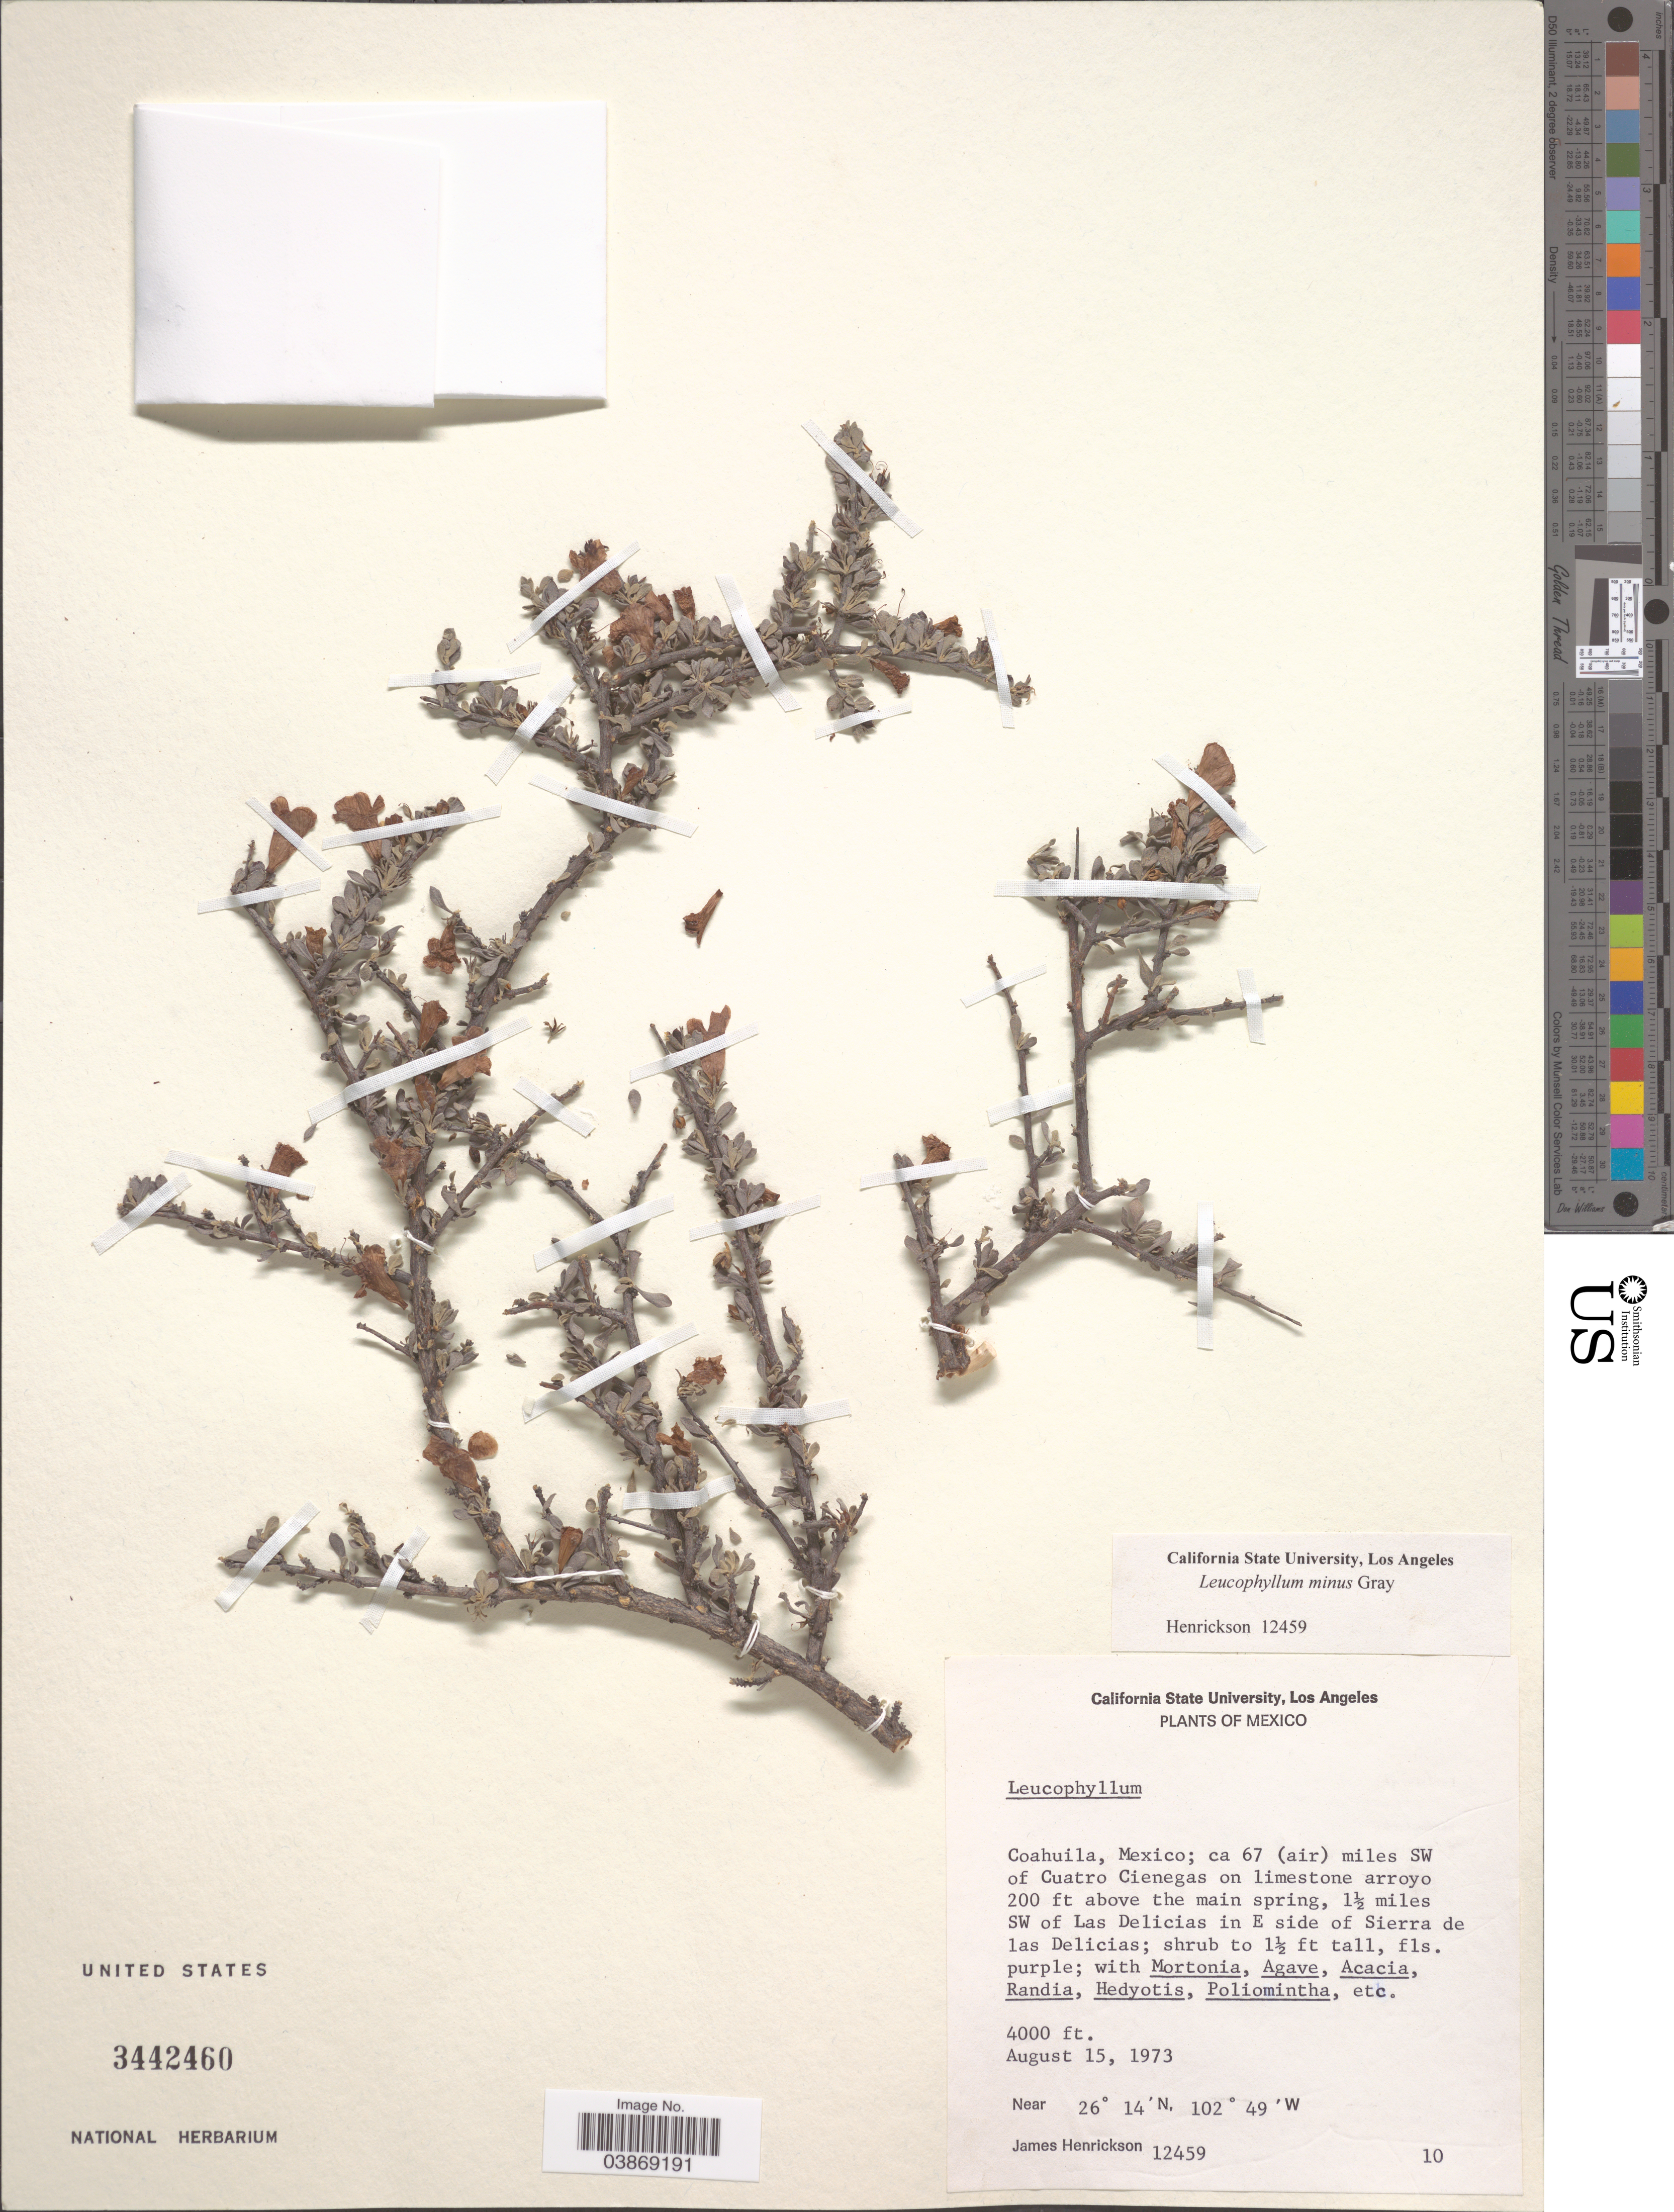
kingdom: Plantae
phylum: Tracheophyta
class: Magnoliopsida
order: Lamiales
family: Scrophulariaceae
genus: Leucophyllum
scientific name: Leucophyllum minus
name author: A. Gray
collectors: J. Henrickson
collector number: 12459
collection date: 1973-08-15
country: Mexico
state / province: Coahuila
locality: Ca 67 (air) miles SW of Cuatro Cienegas on limestone arroyo 200 ft above the main spring, 1½ miles SW of Las Delicias in E side of Sierra de las Delicias.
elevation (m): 1219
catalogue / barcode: US 3442460